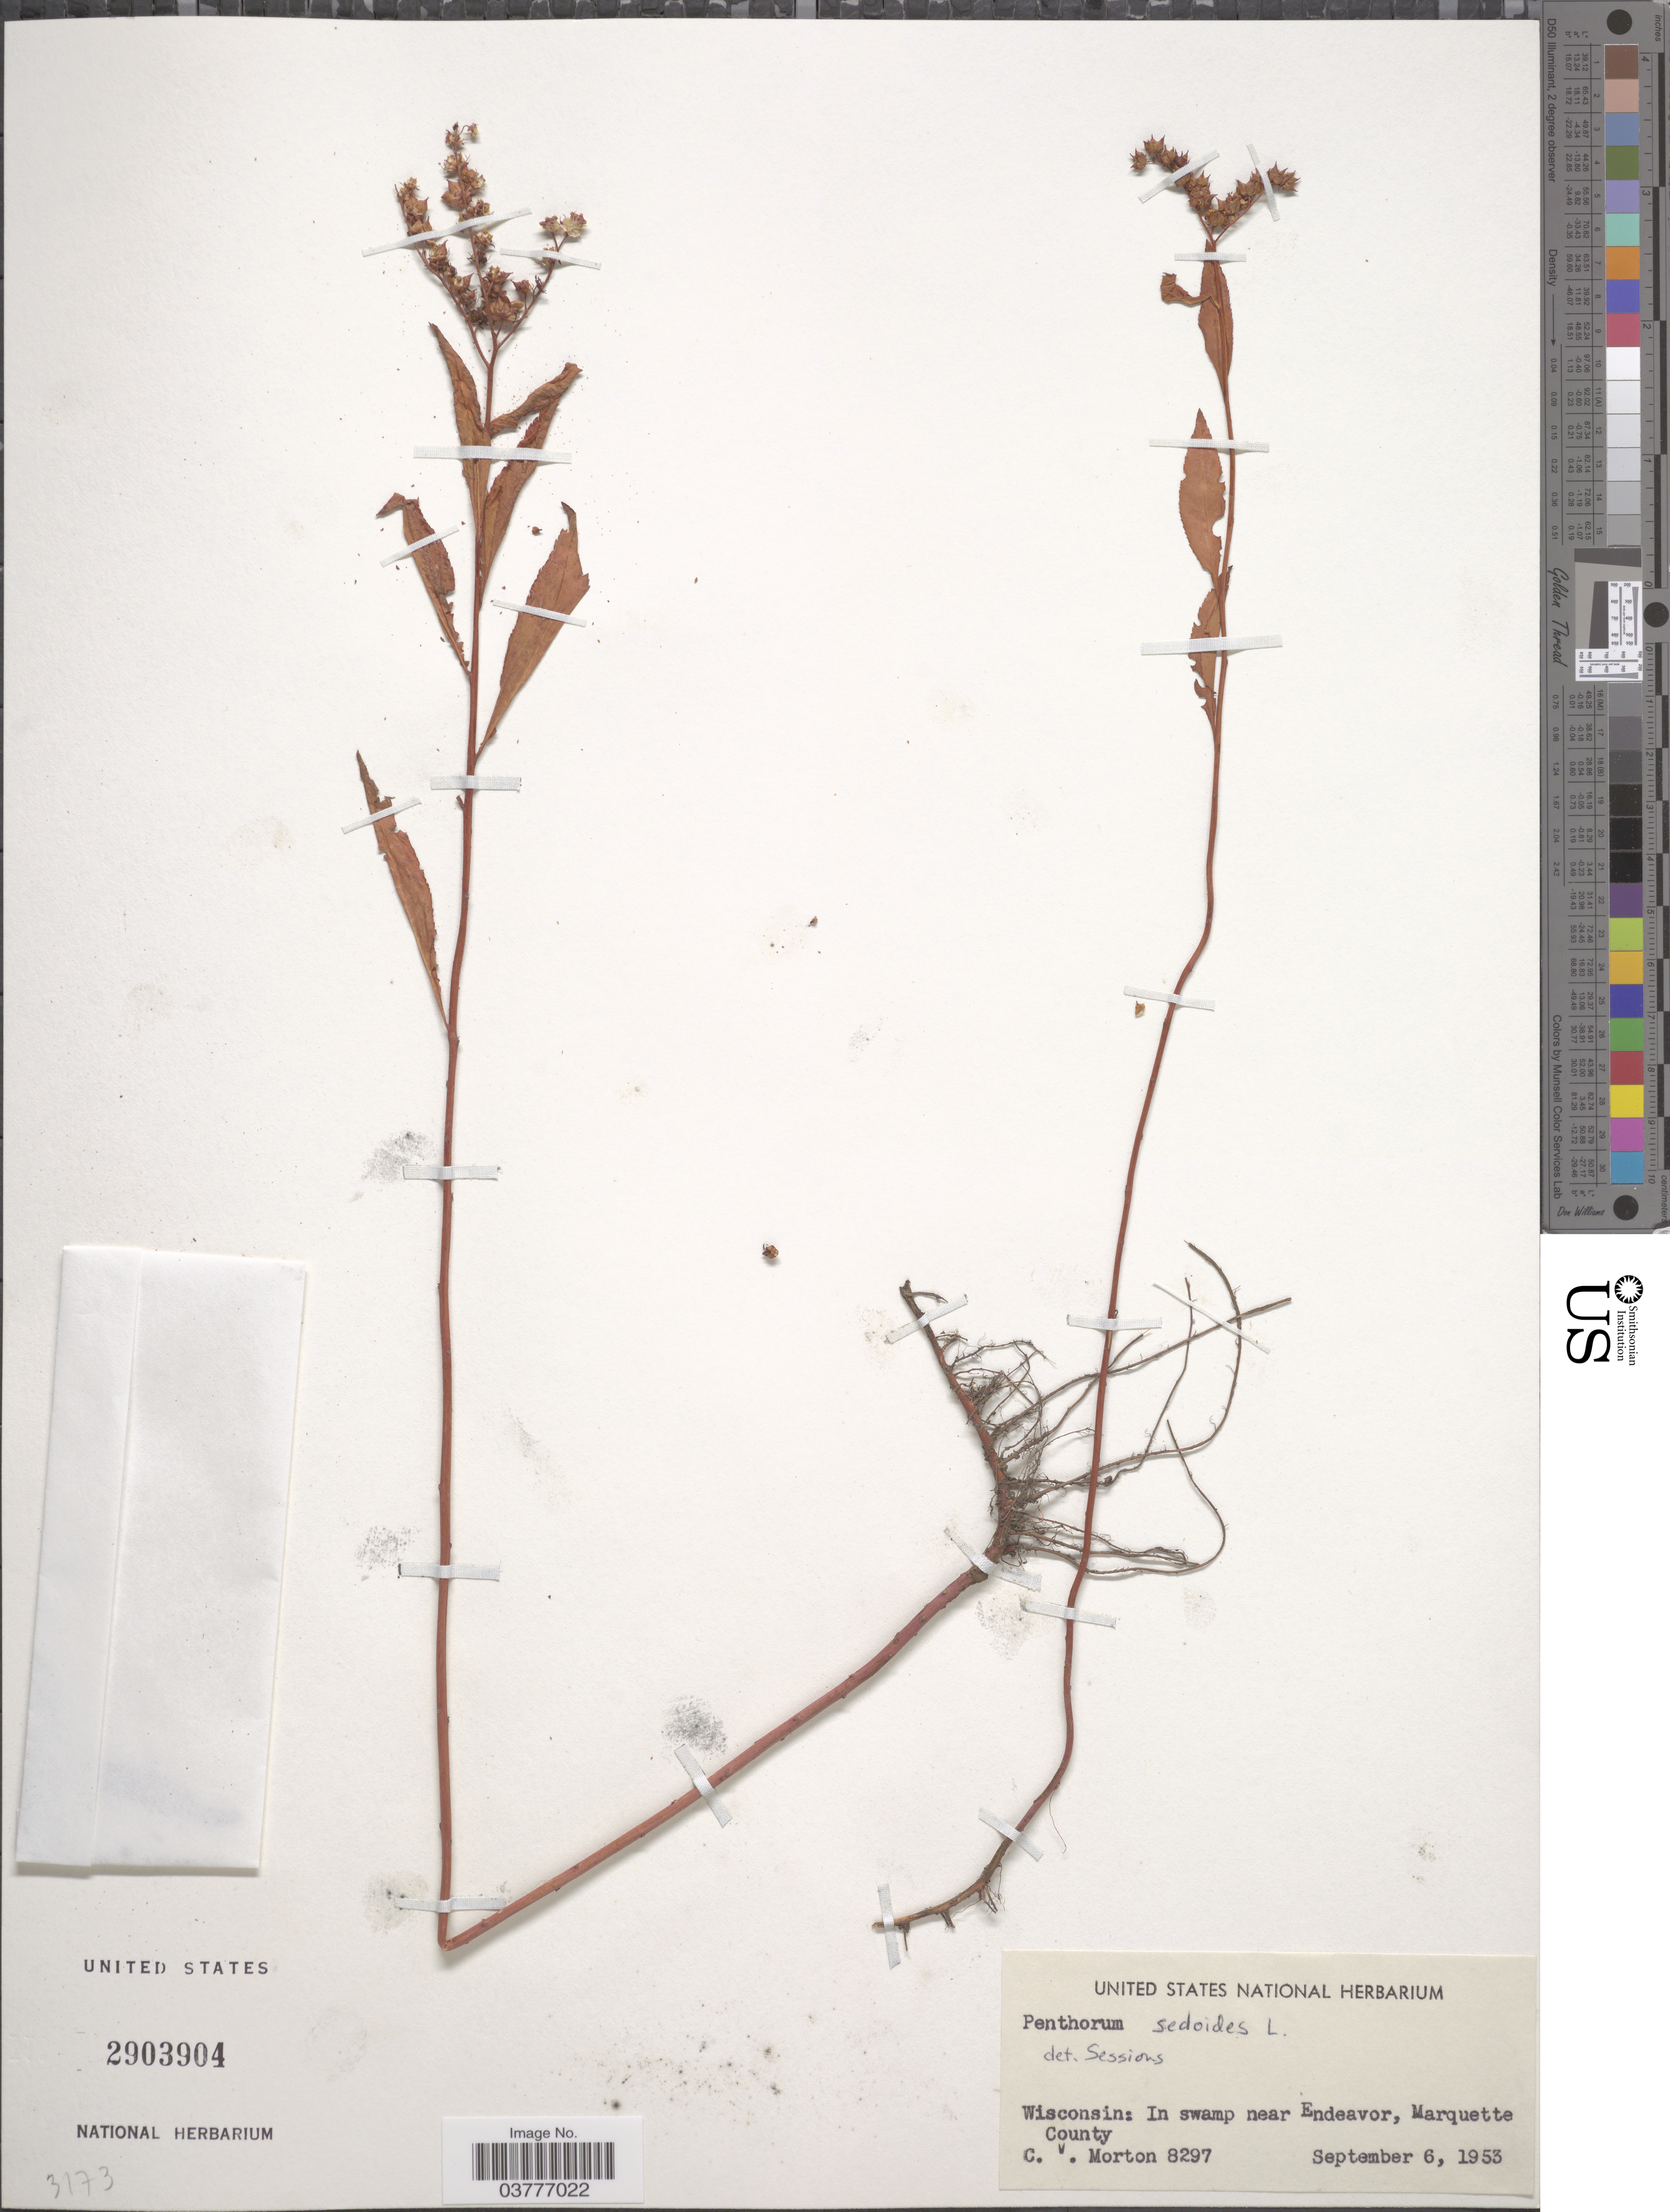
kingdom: Plantae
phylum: Tracheophyta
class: Magnoliopsida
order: Saxifragales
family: Penthoraceae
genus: Penthorum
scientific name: Penthorum sedoides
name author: L.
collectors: C. V. Morton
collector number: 8297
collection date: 1953-09-06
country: United States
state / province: Wisconsin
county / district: Marguette County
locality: In swamp near Endeavor.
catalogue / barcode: US 2903904